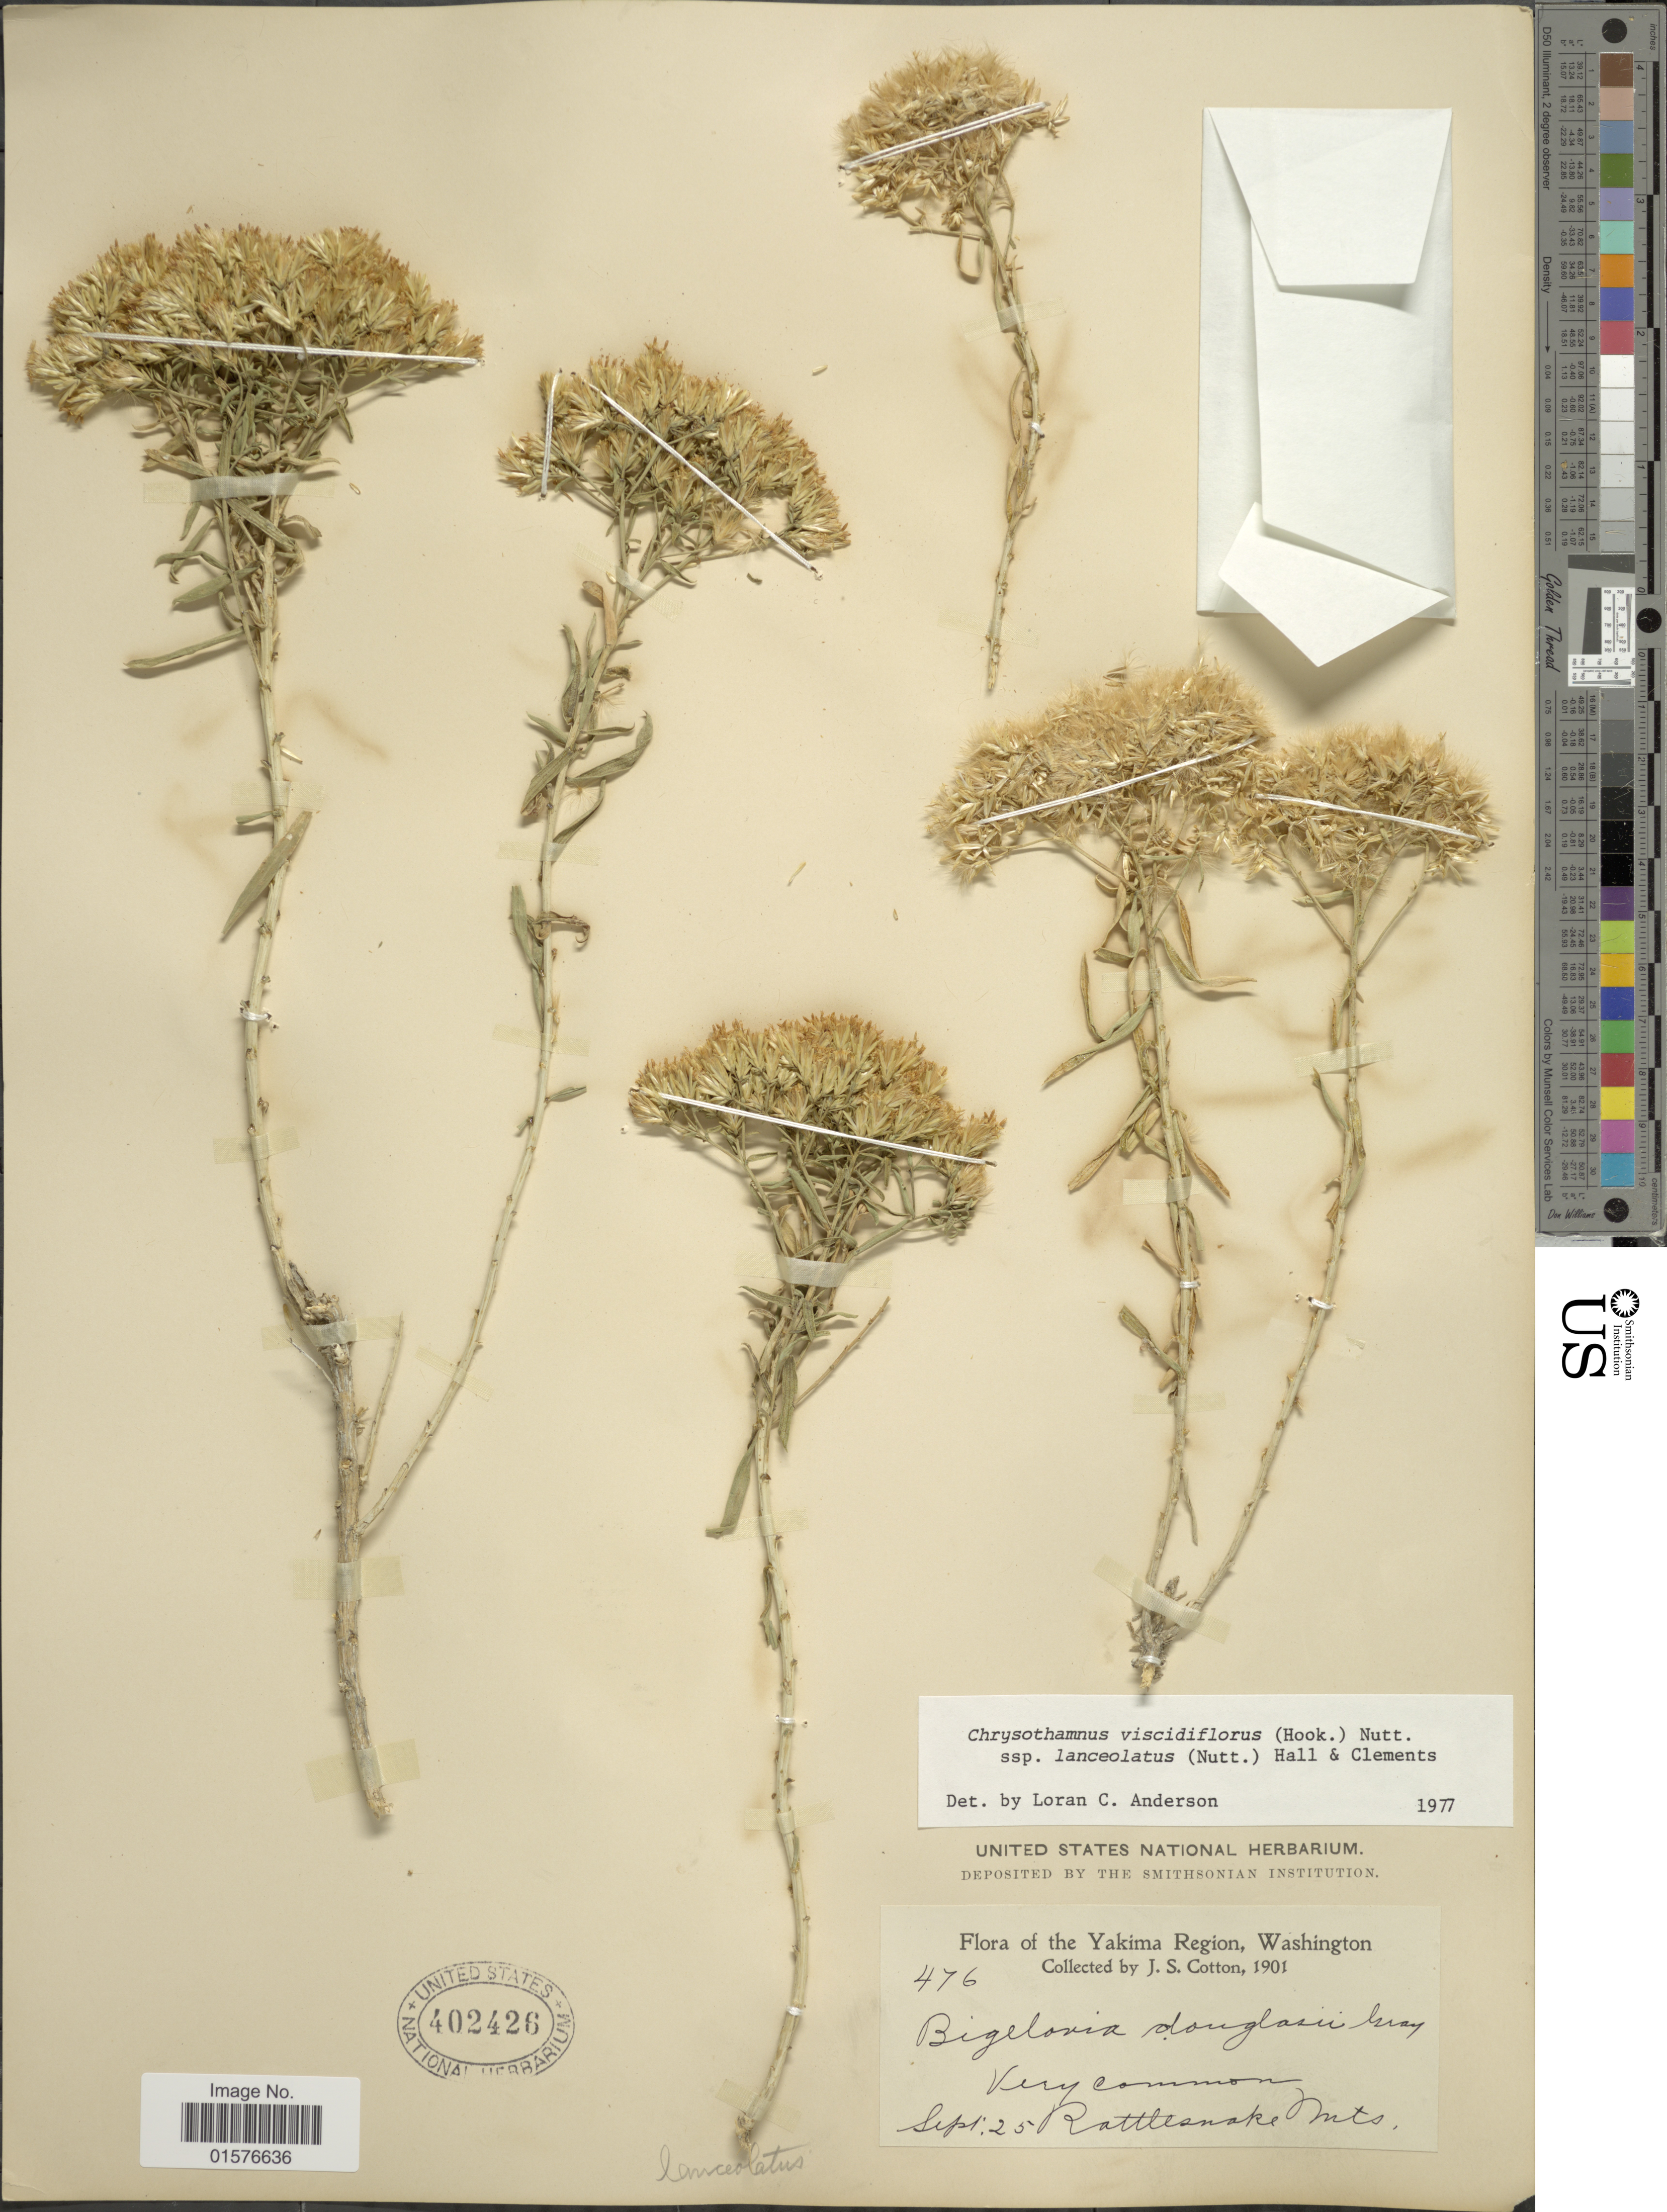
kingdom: Plantae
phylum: Tracheophyta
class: Magnoliopsida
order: Asterales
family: Asteraceae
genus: Chrysothamnus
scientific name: Chrysothamnus viscidiflorus subsp. lanceolatus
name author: (Nutt.) H.M. Hall & Clem.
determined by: Urbatsch, Lowell E., Curator (LSU), Louisiana State University (UNITED STATES)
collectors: J. S. Cotton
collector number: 476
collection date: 1901-09-25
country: United States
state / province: Washington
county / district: Yakima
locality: The Yakima Region, Rattlesnake Mts.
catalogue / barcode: US 402426